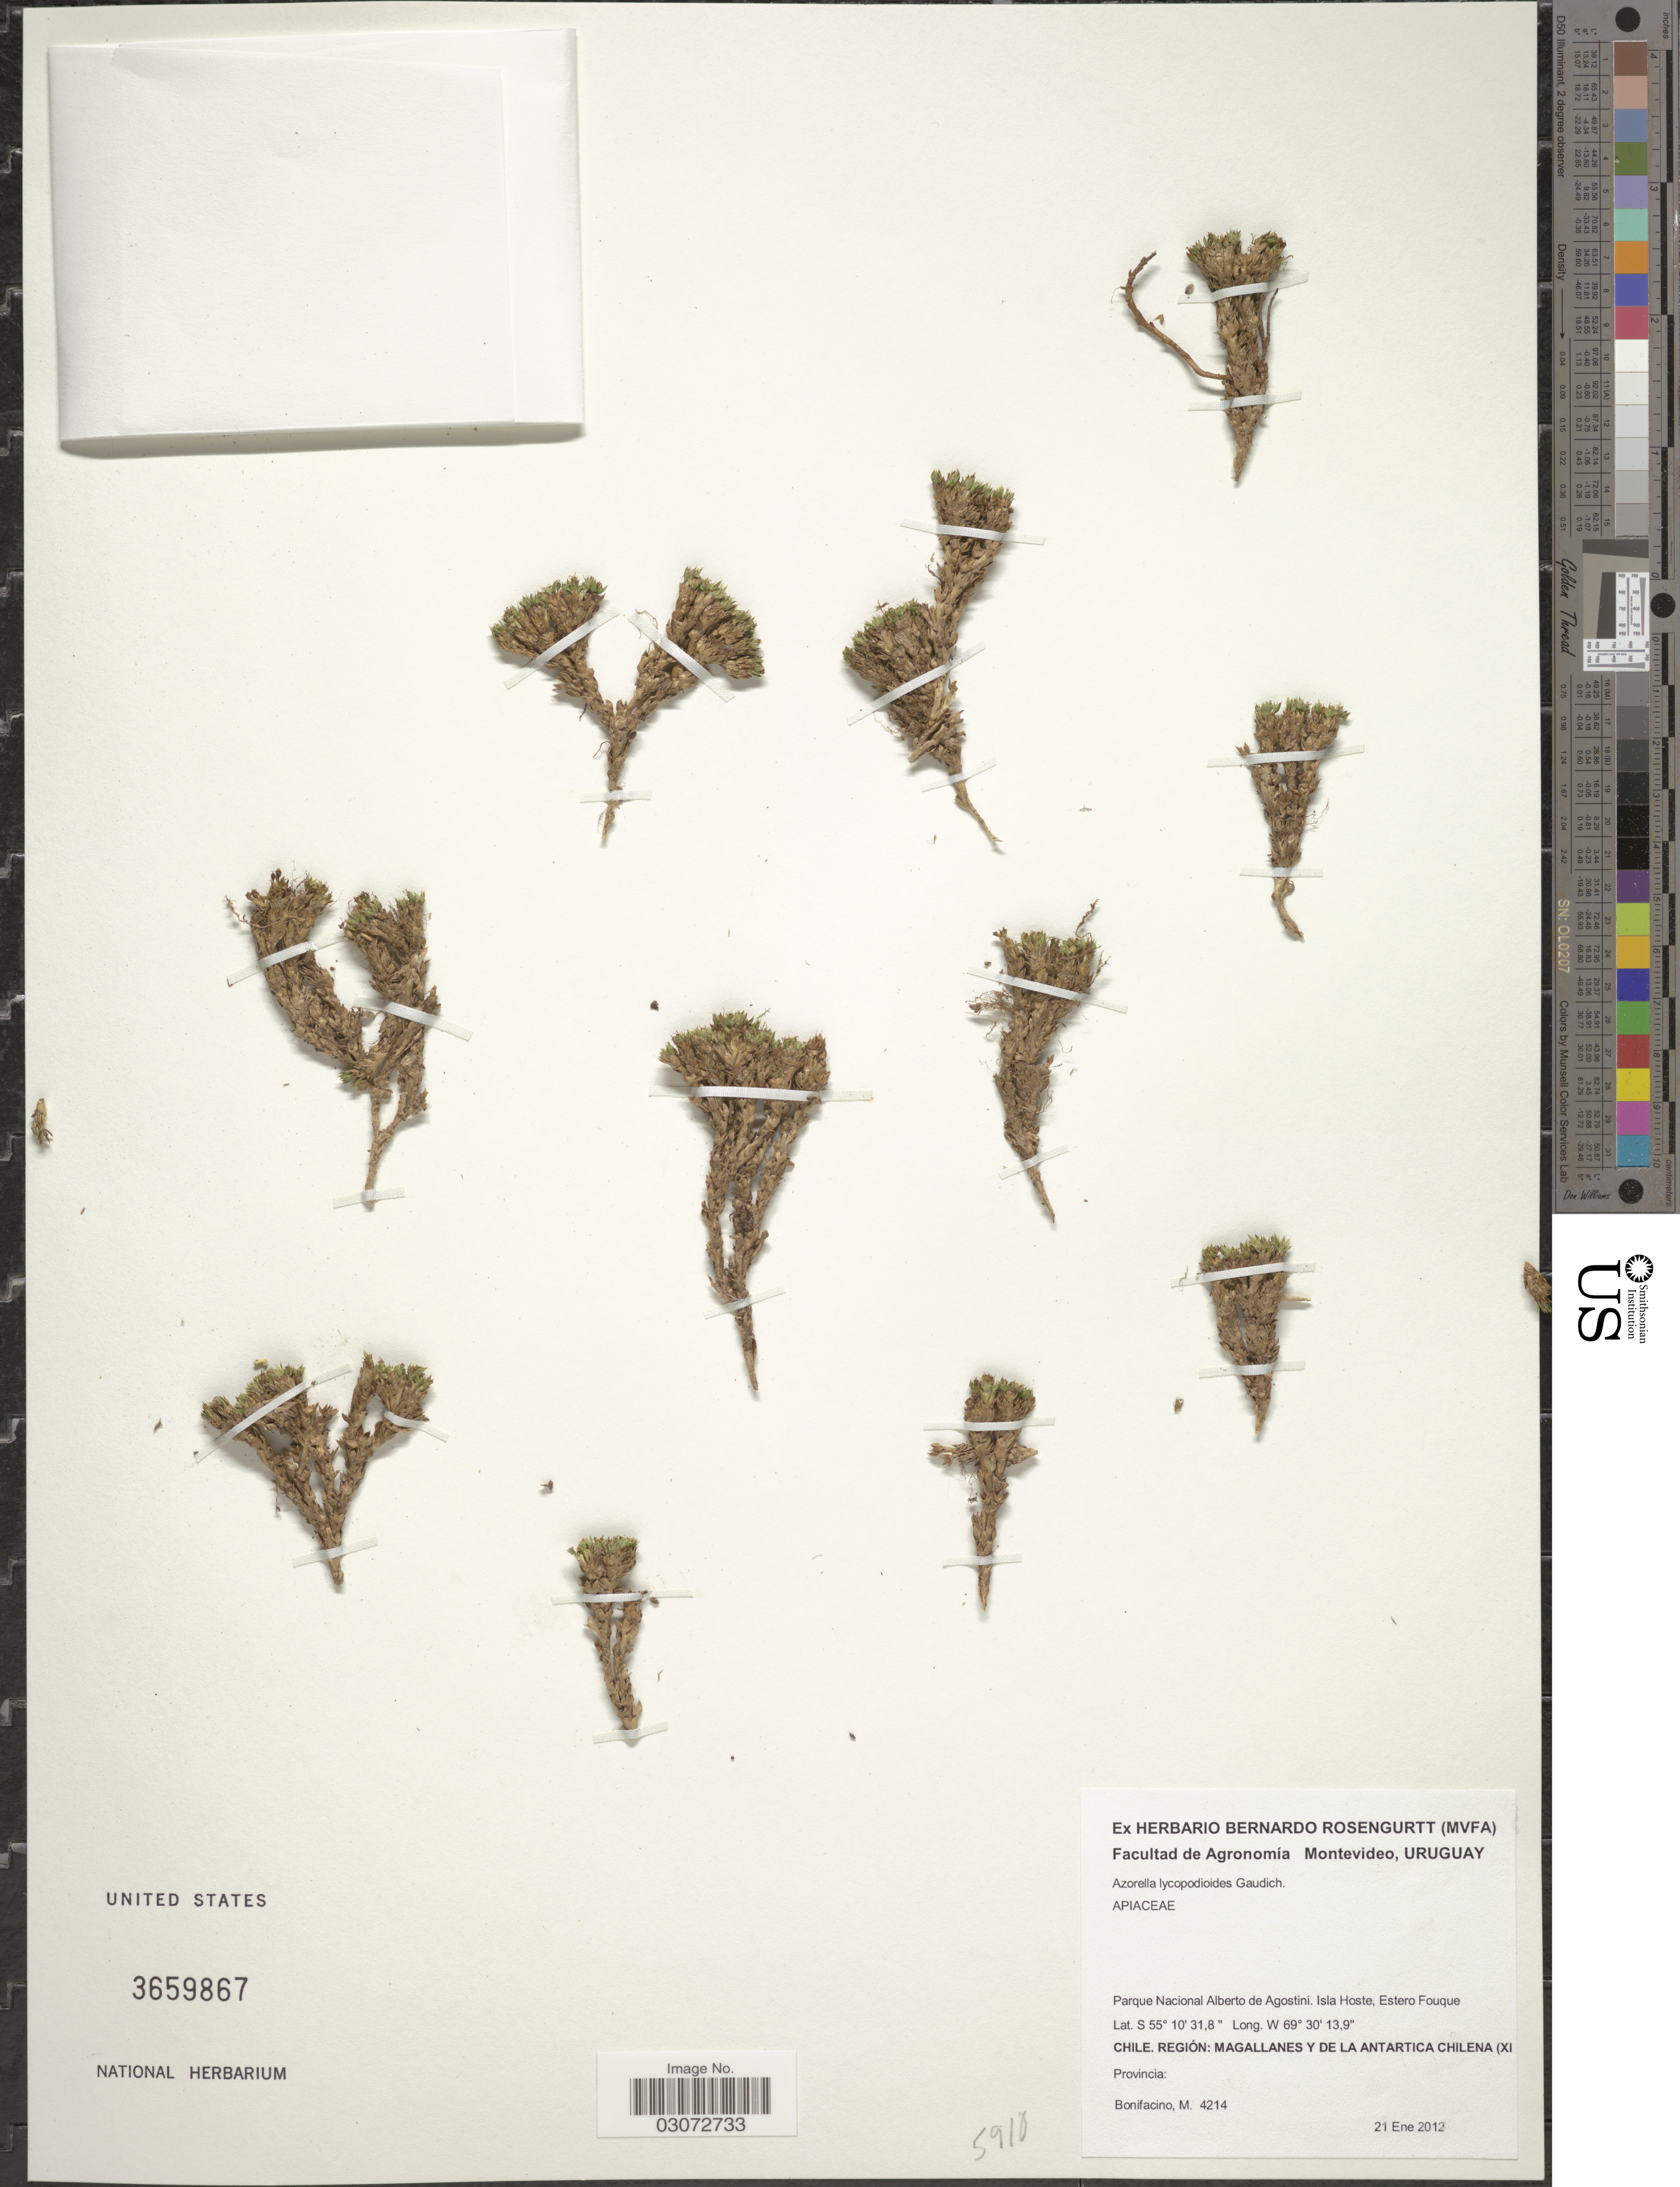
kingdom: Plantae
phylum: Tracheophyta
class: Magnoliopsida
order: Apiales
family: Apiaceae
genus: Azorella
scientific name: Azorella lycopodioides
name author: Gaudich.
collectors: M. Bonifacino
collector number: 4214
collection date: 2012-01-21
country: Chile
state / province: Magallanes y de la Antártica Chilena (XII)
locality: Parque Nacional Alberto de Agostini. Isla Hoste, Estero Fouque. Región: Magallanes y de la Antartica Chilena (XII)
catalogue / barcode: US 3659867